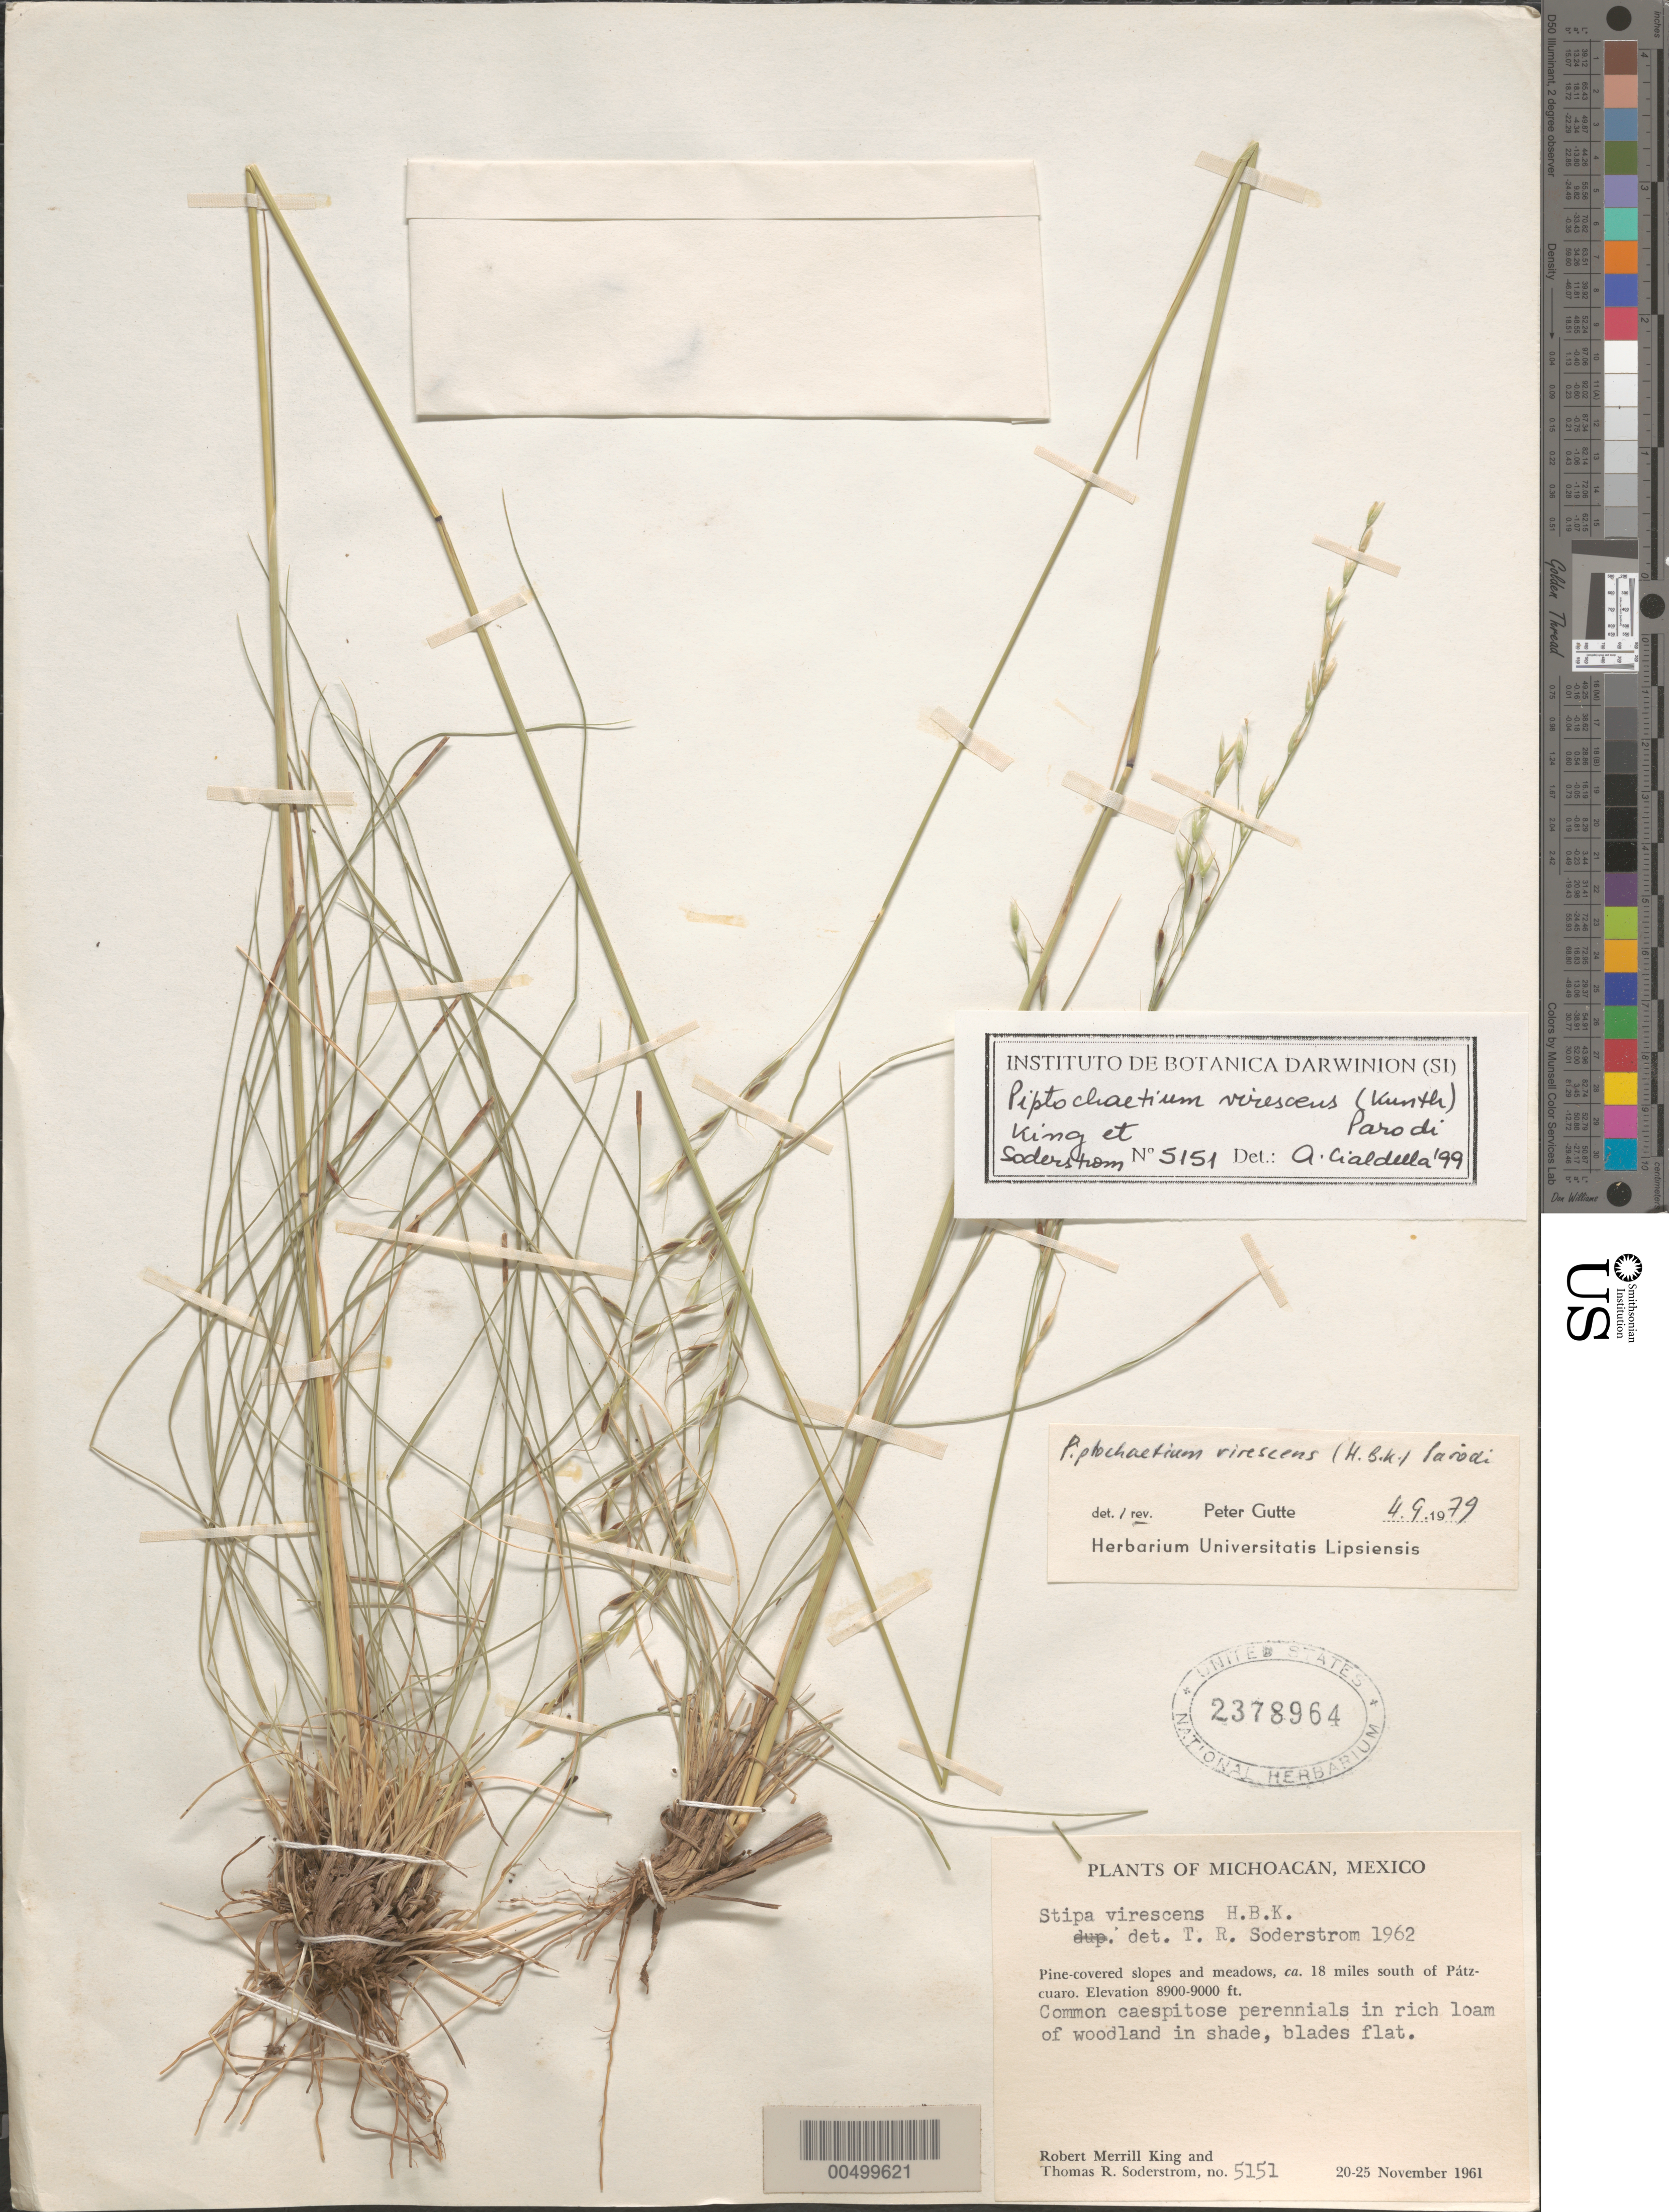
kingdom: Plantae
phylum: Tracheophyta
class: Liliopsida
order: Poales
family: Poaceae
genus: Piptochaetium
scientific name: Piptochaetium virescens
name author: (Kunth) Parodi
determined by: Gutte, P.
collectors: R. M. King & T. R. Soderstrom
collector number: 5151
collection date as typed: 20 Nov 1961 to 25 Nov 1961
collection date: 1961-11-20/1961-11-25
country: Mexico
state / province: Michoacán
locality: Ca 18 mi S of P tzcuaro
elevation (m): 2713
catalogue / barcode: US 2378964